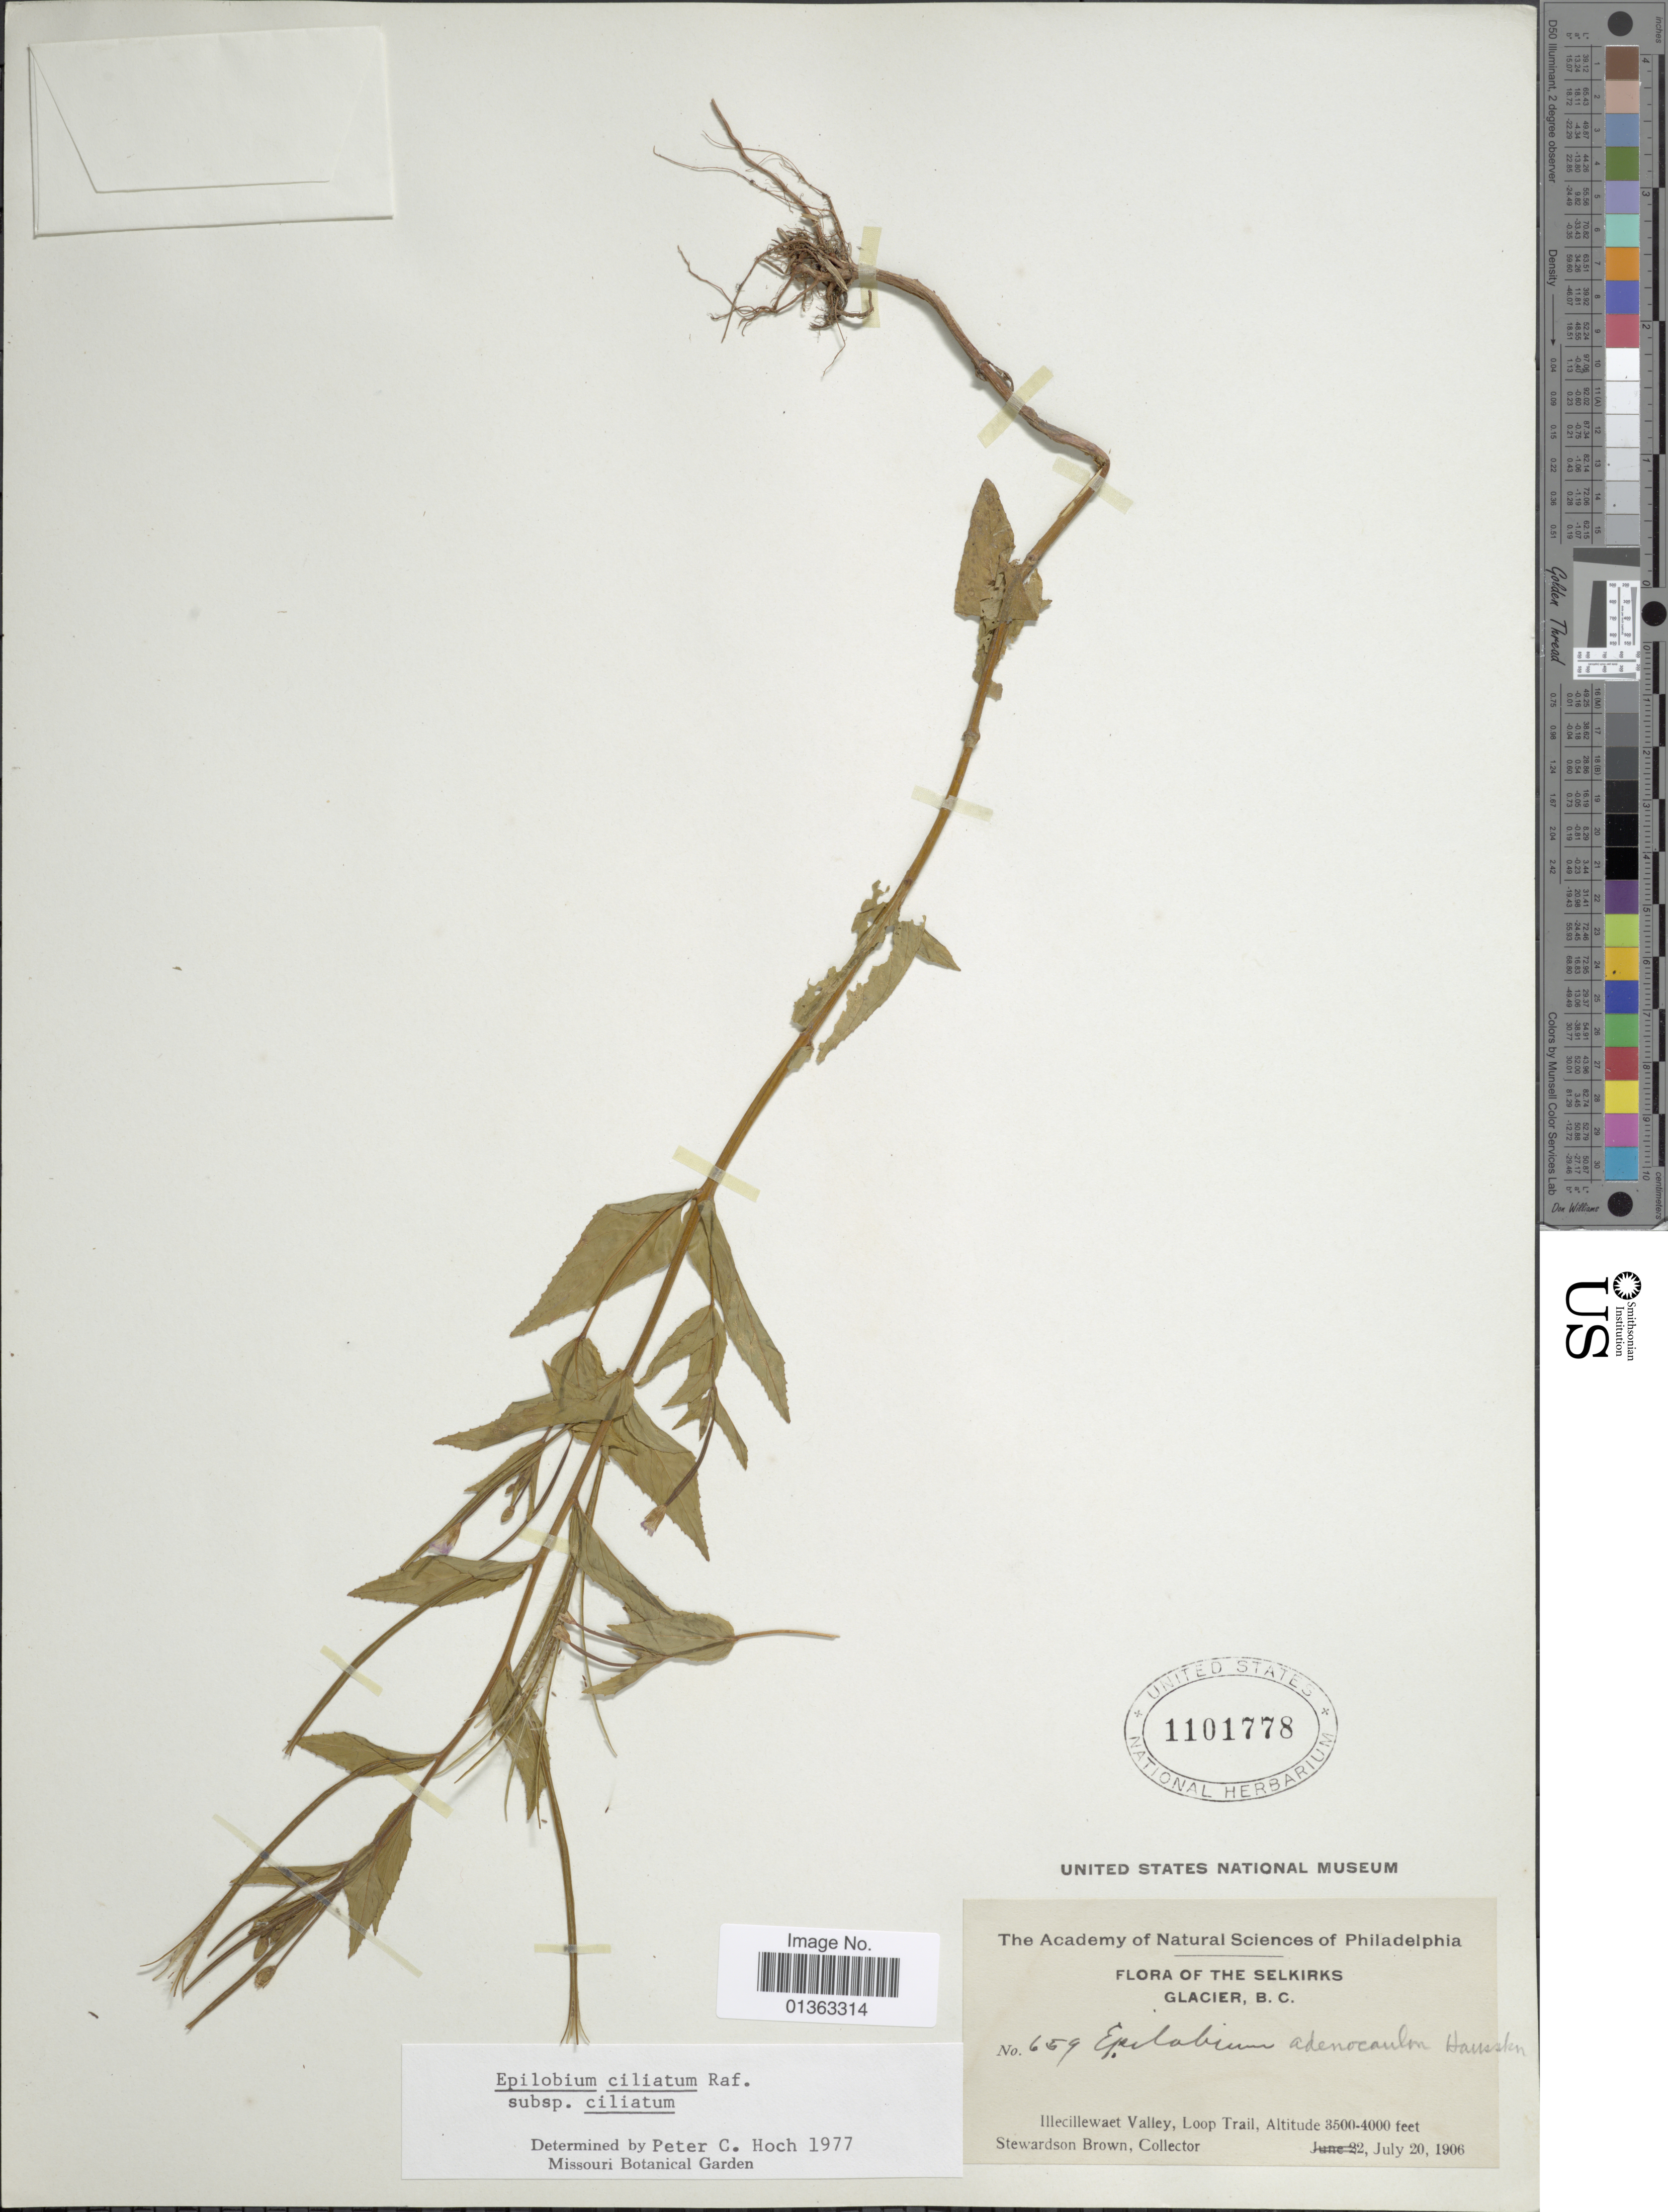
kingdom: Plantae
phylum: Tracheophyta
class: Magnoliopsida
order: Myrtales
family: Onagraceae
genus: Epilobium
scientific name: Epilobium ciliatum subsp. ciliatum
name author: Raf.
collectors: S. Brown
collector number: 659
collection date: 1906-07-20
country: Canada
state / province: British Columbia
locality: Selkirks Glacier. Illecillewaet Valley, Loop Trail.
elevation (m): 1067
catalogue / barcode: US 1101778